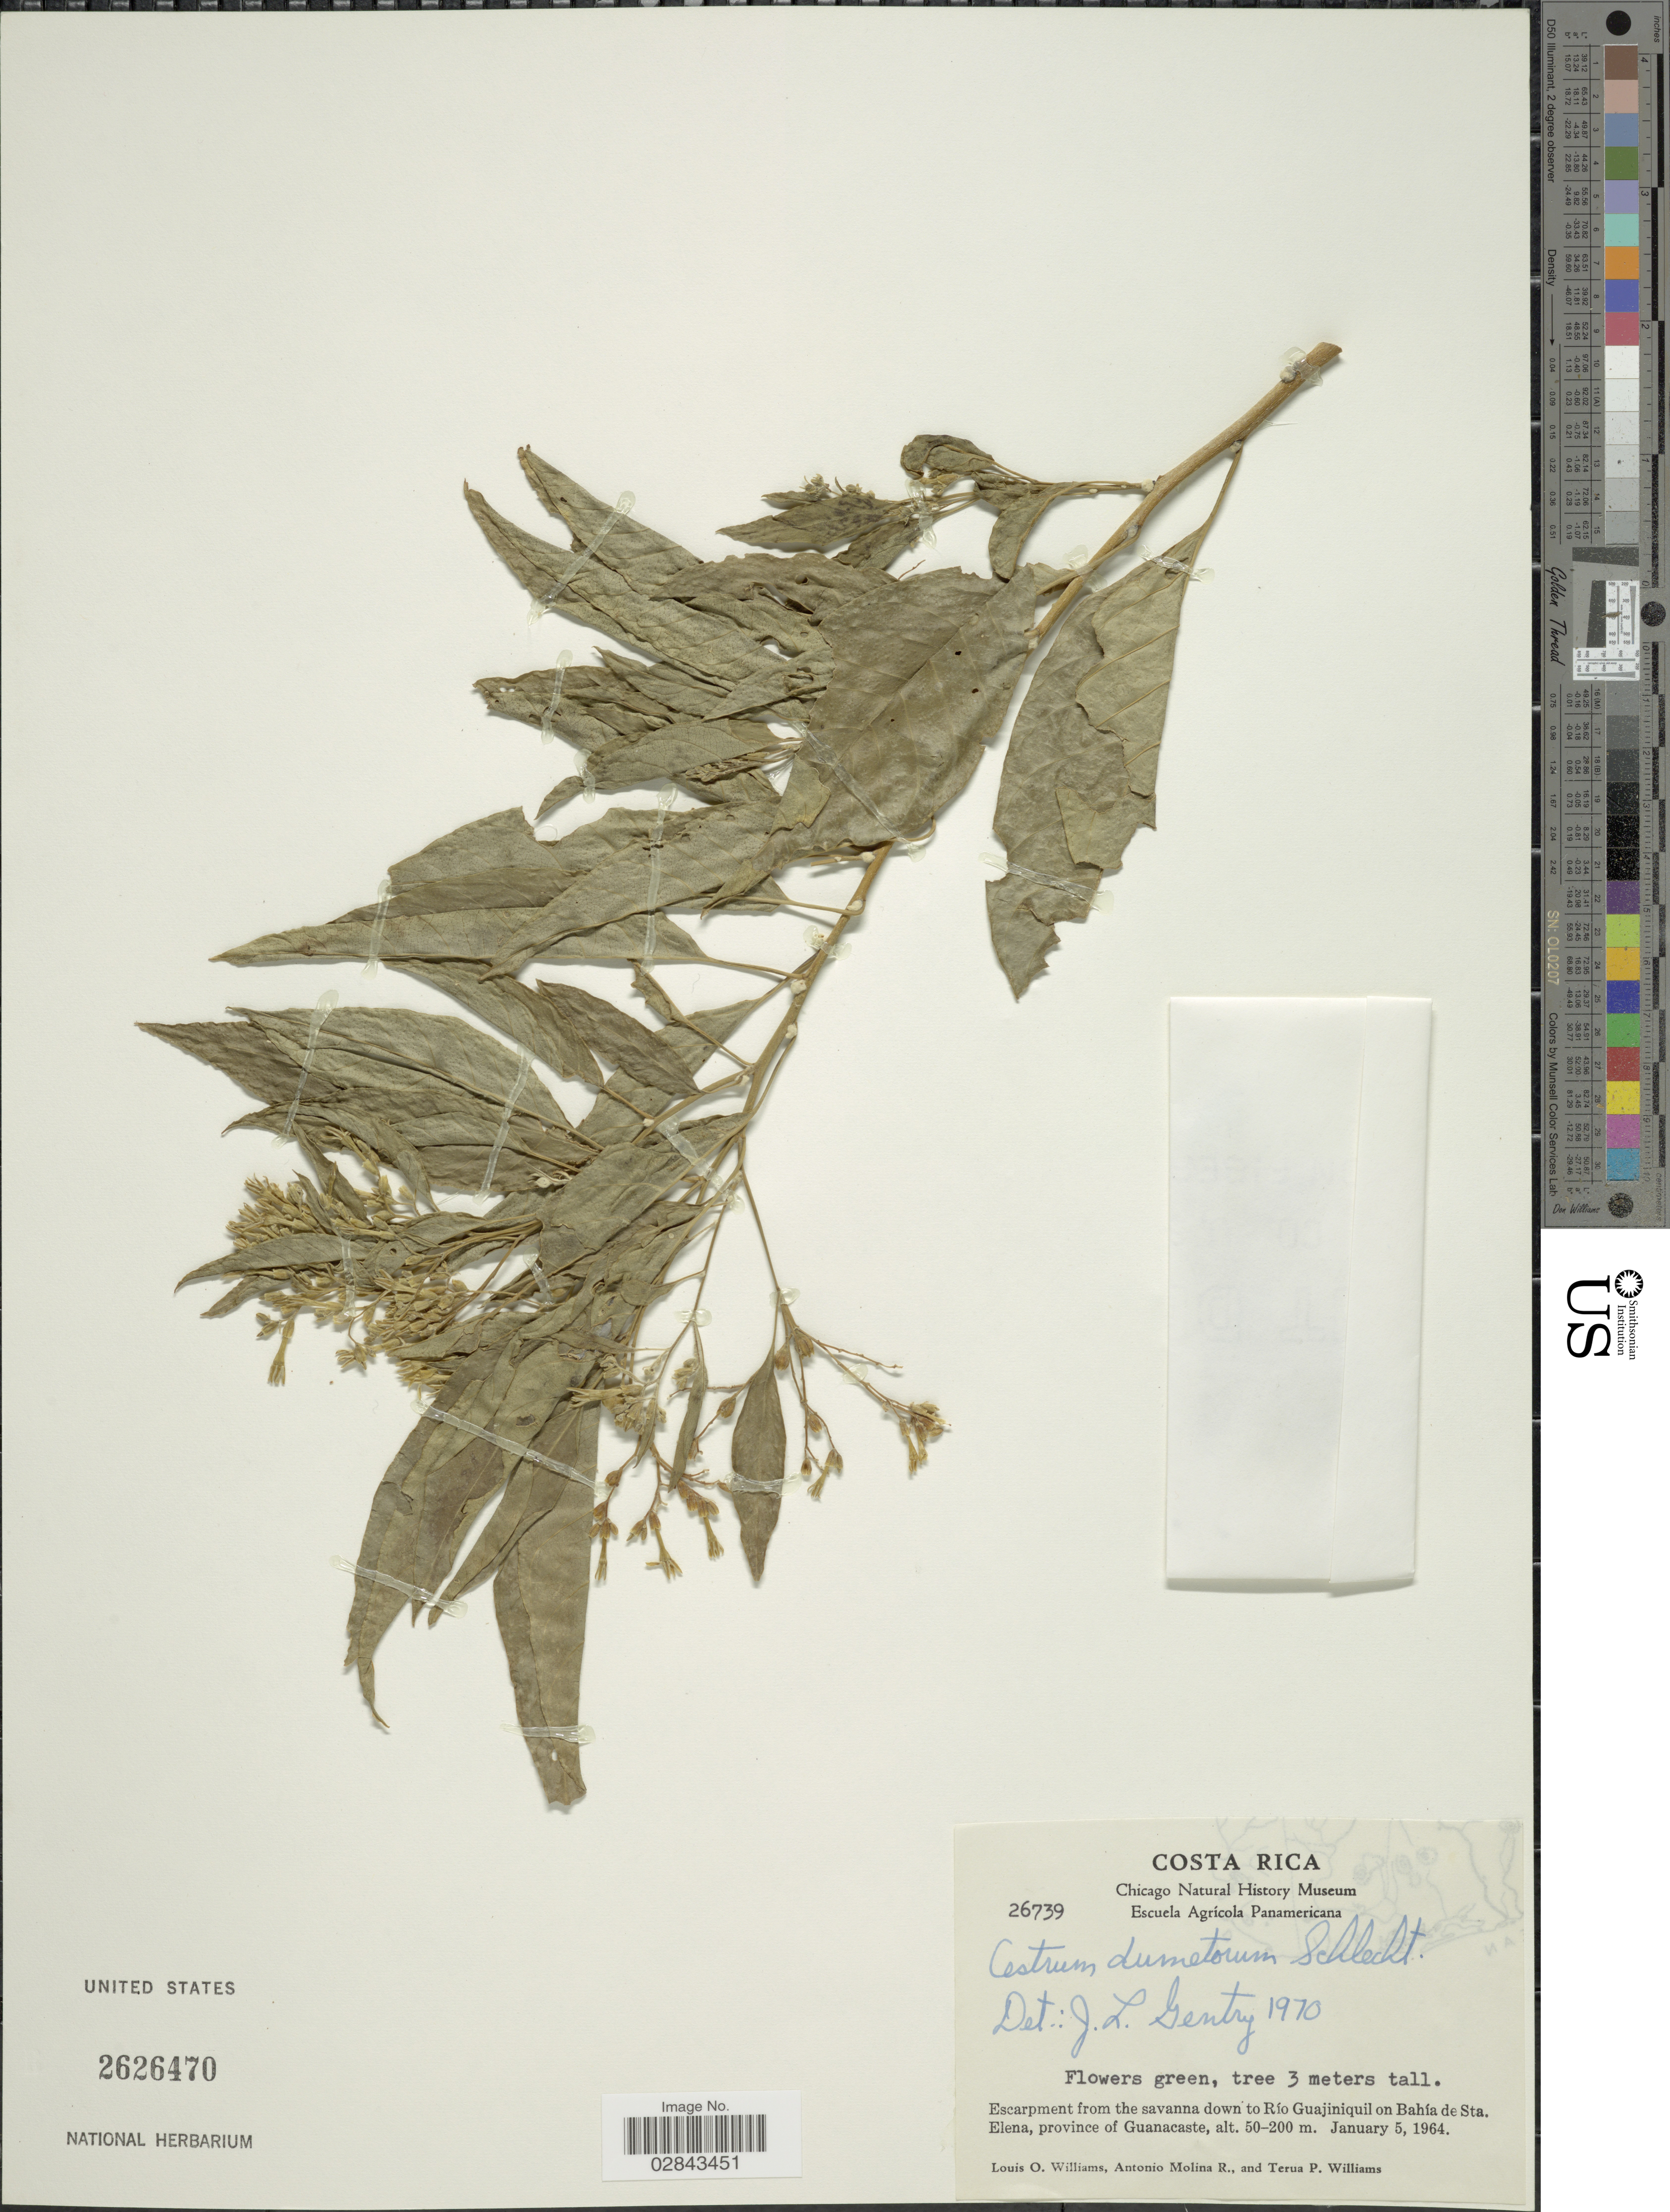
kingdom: Plantae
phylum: Tracheophyta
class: Magnoliopsida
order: Solanales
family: Solanaceae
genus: Cestrum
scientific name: Cestrum dumetorum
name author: Schltdl.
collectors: L. O. Williams, A. Molina R. & T. Williams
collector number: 26739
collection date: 1964-01-05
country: Costa Rica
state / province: Guanacaste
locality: Escarpment from the savanna down to Río Guajiniquil on Bahía de Sta. Elena, province of Guanacaste.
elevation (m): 50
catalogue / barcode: US 2626470